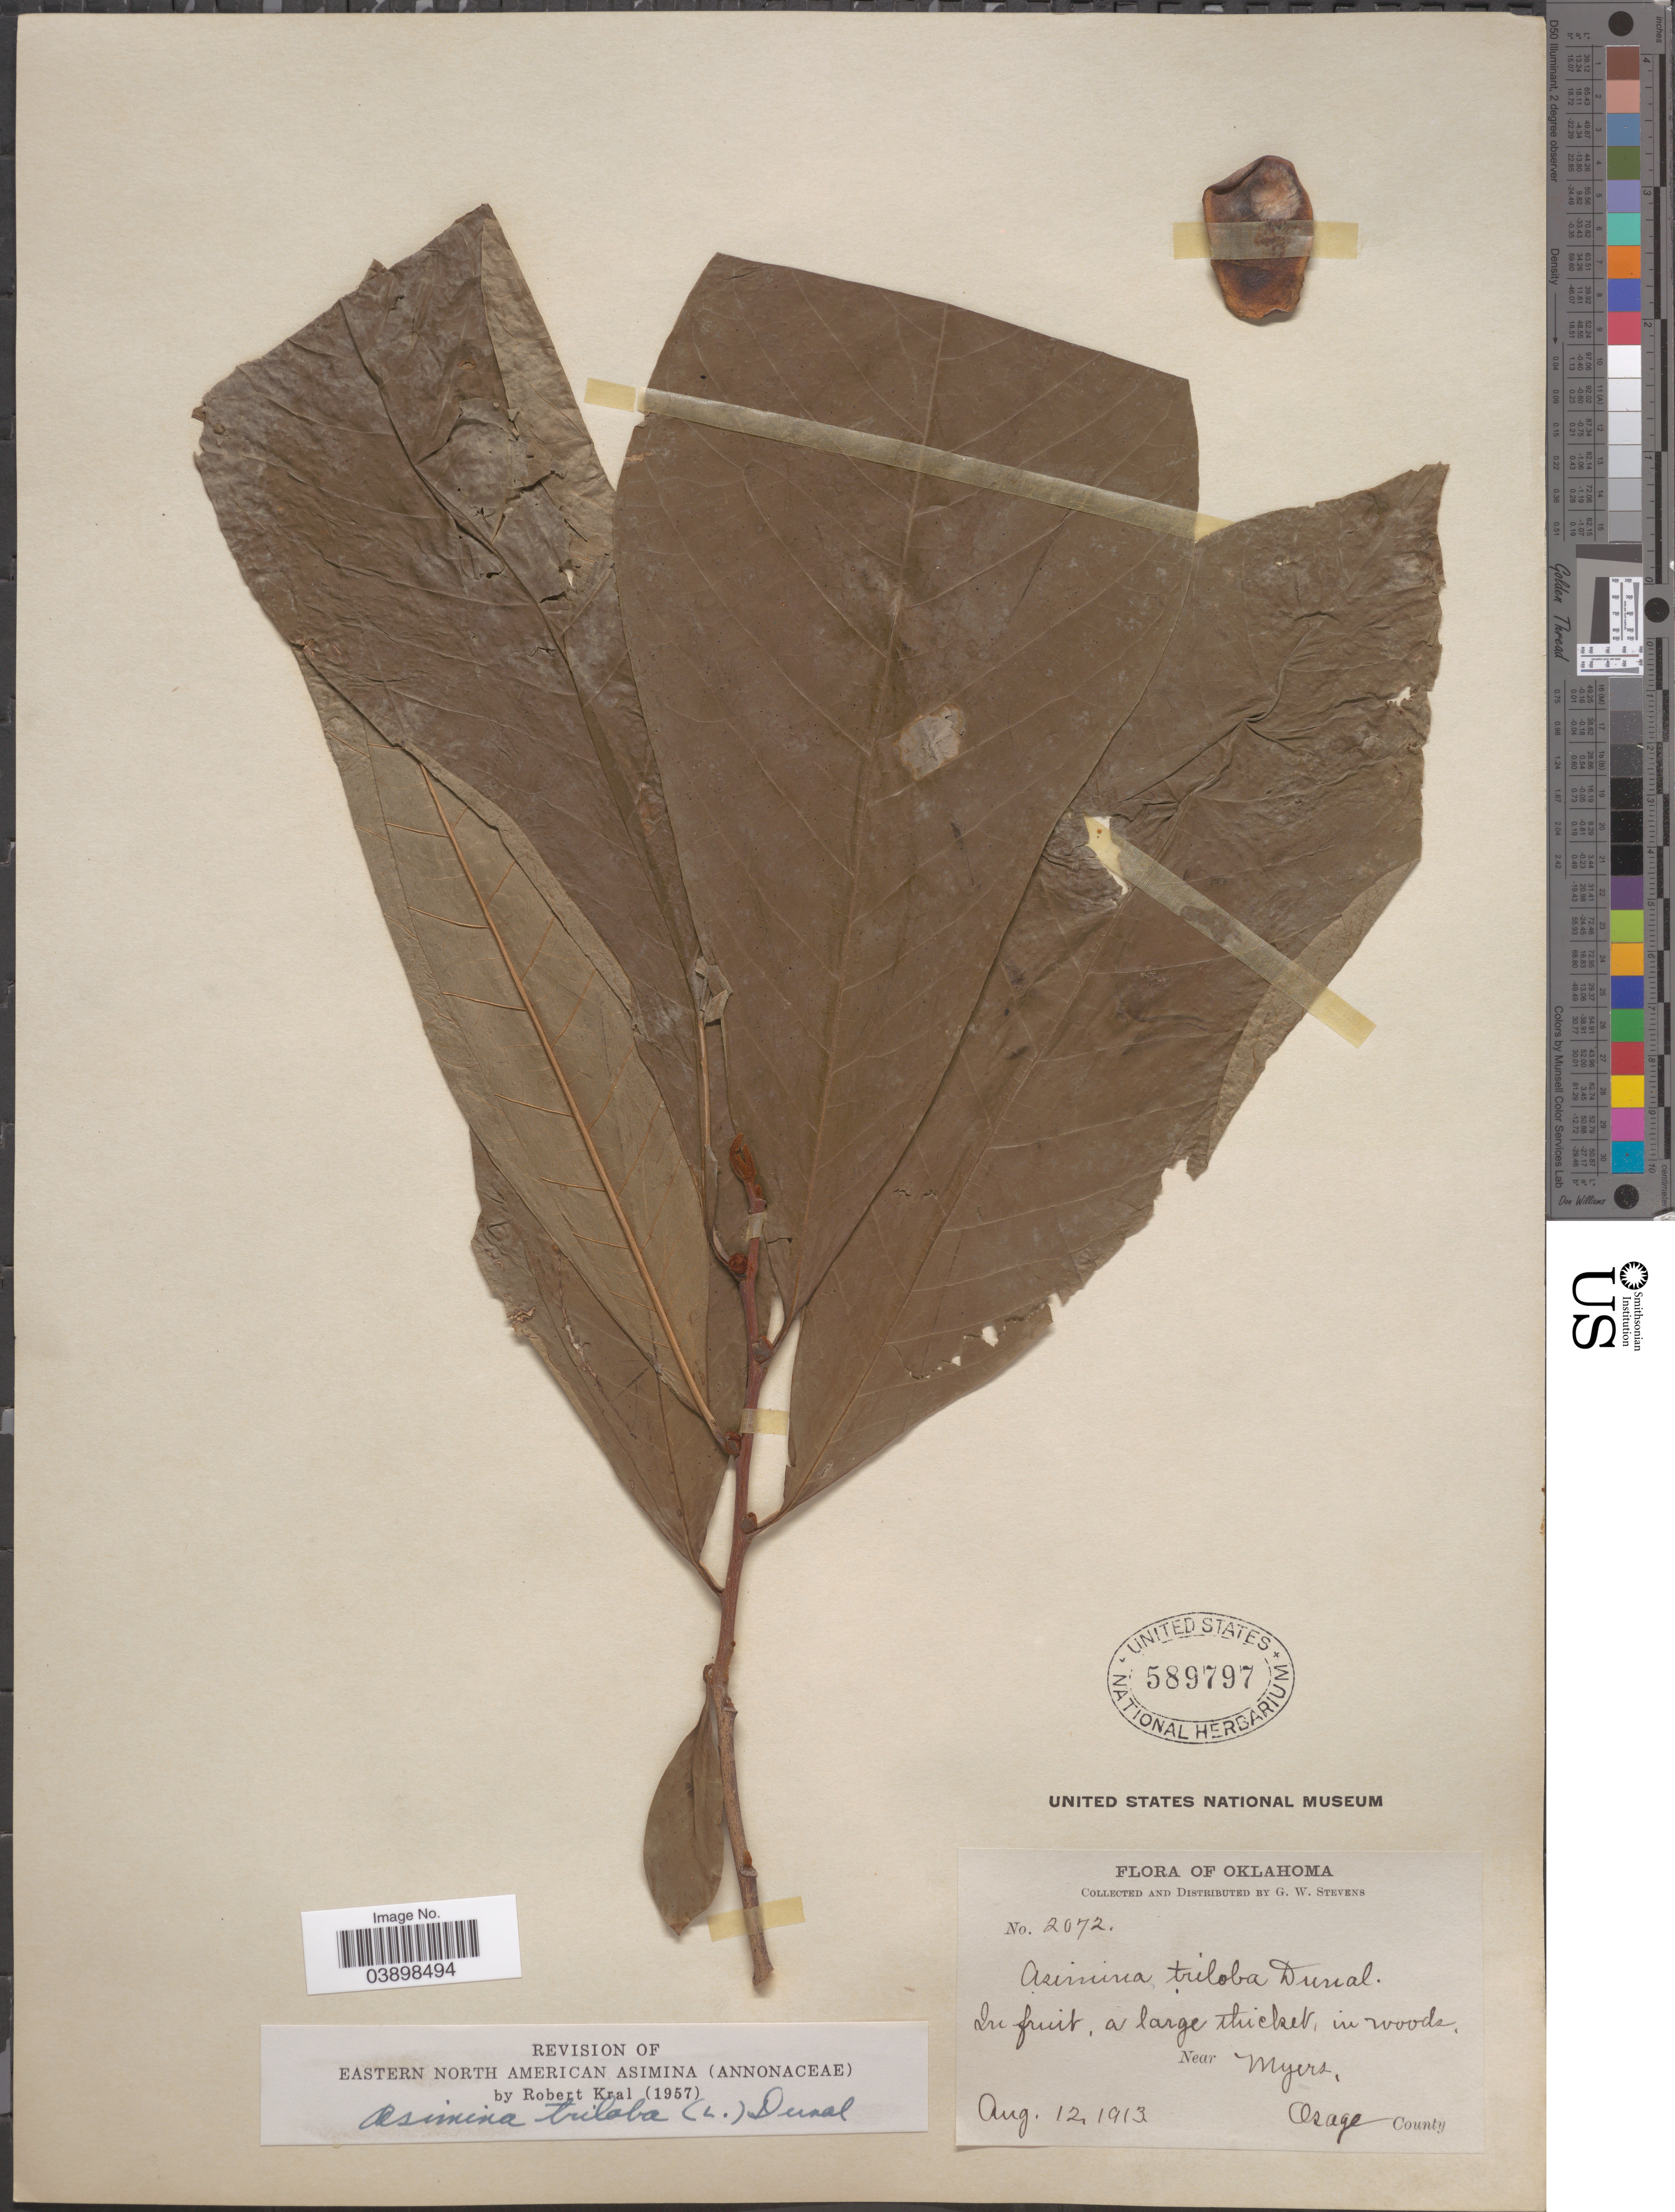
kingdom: Plantae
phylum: Tracheophyta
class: Magnoliopsida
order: Magnoliales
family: Annonaceae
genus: Asimina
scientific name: Asimina triloba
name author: (L.) Dunal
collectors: G. W. Stevens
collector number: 2072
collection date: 1913-08-12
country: United States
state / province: Oklahoma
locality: Near Myers, Osage County.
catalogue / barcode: US 589797